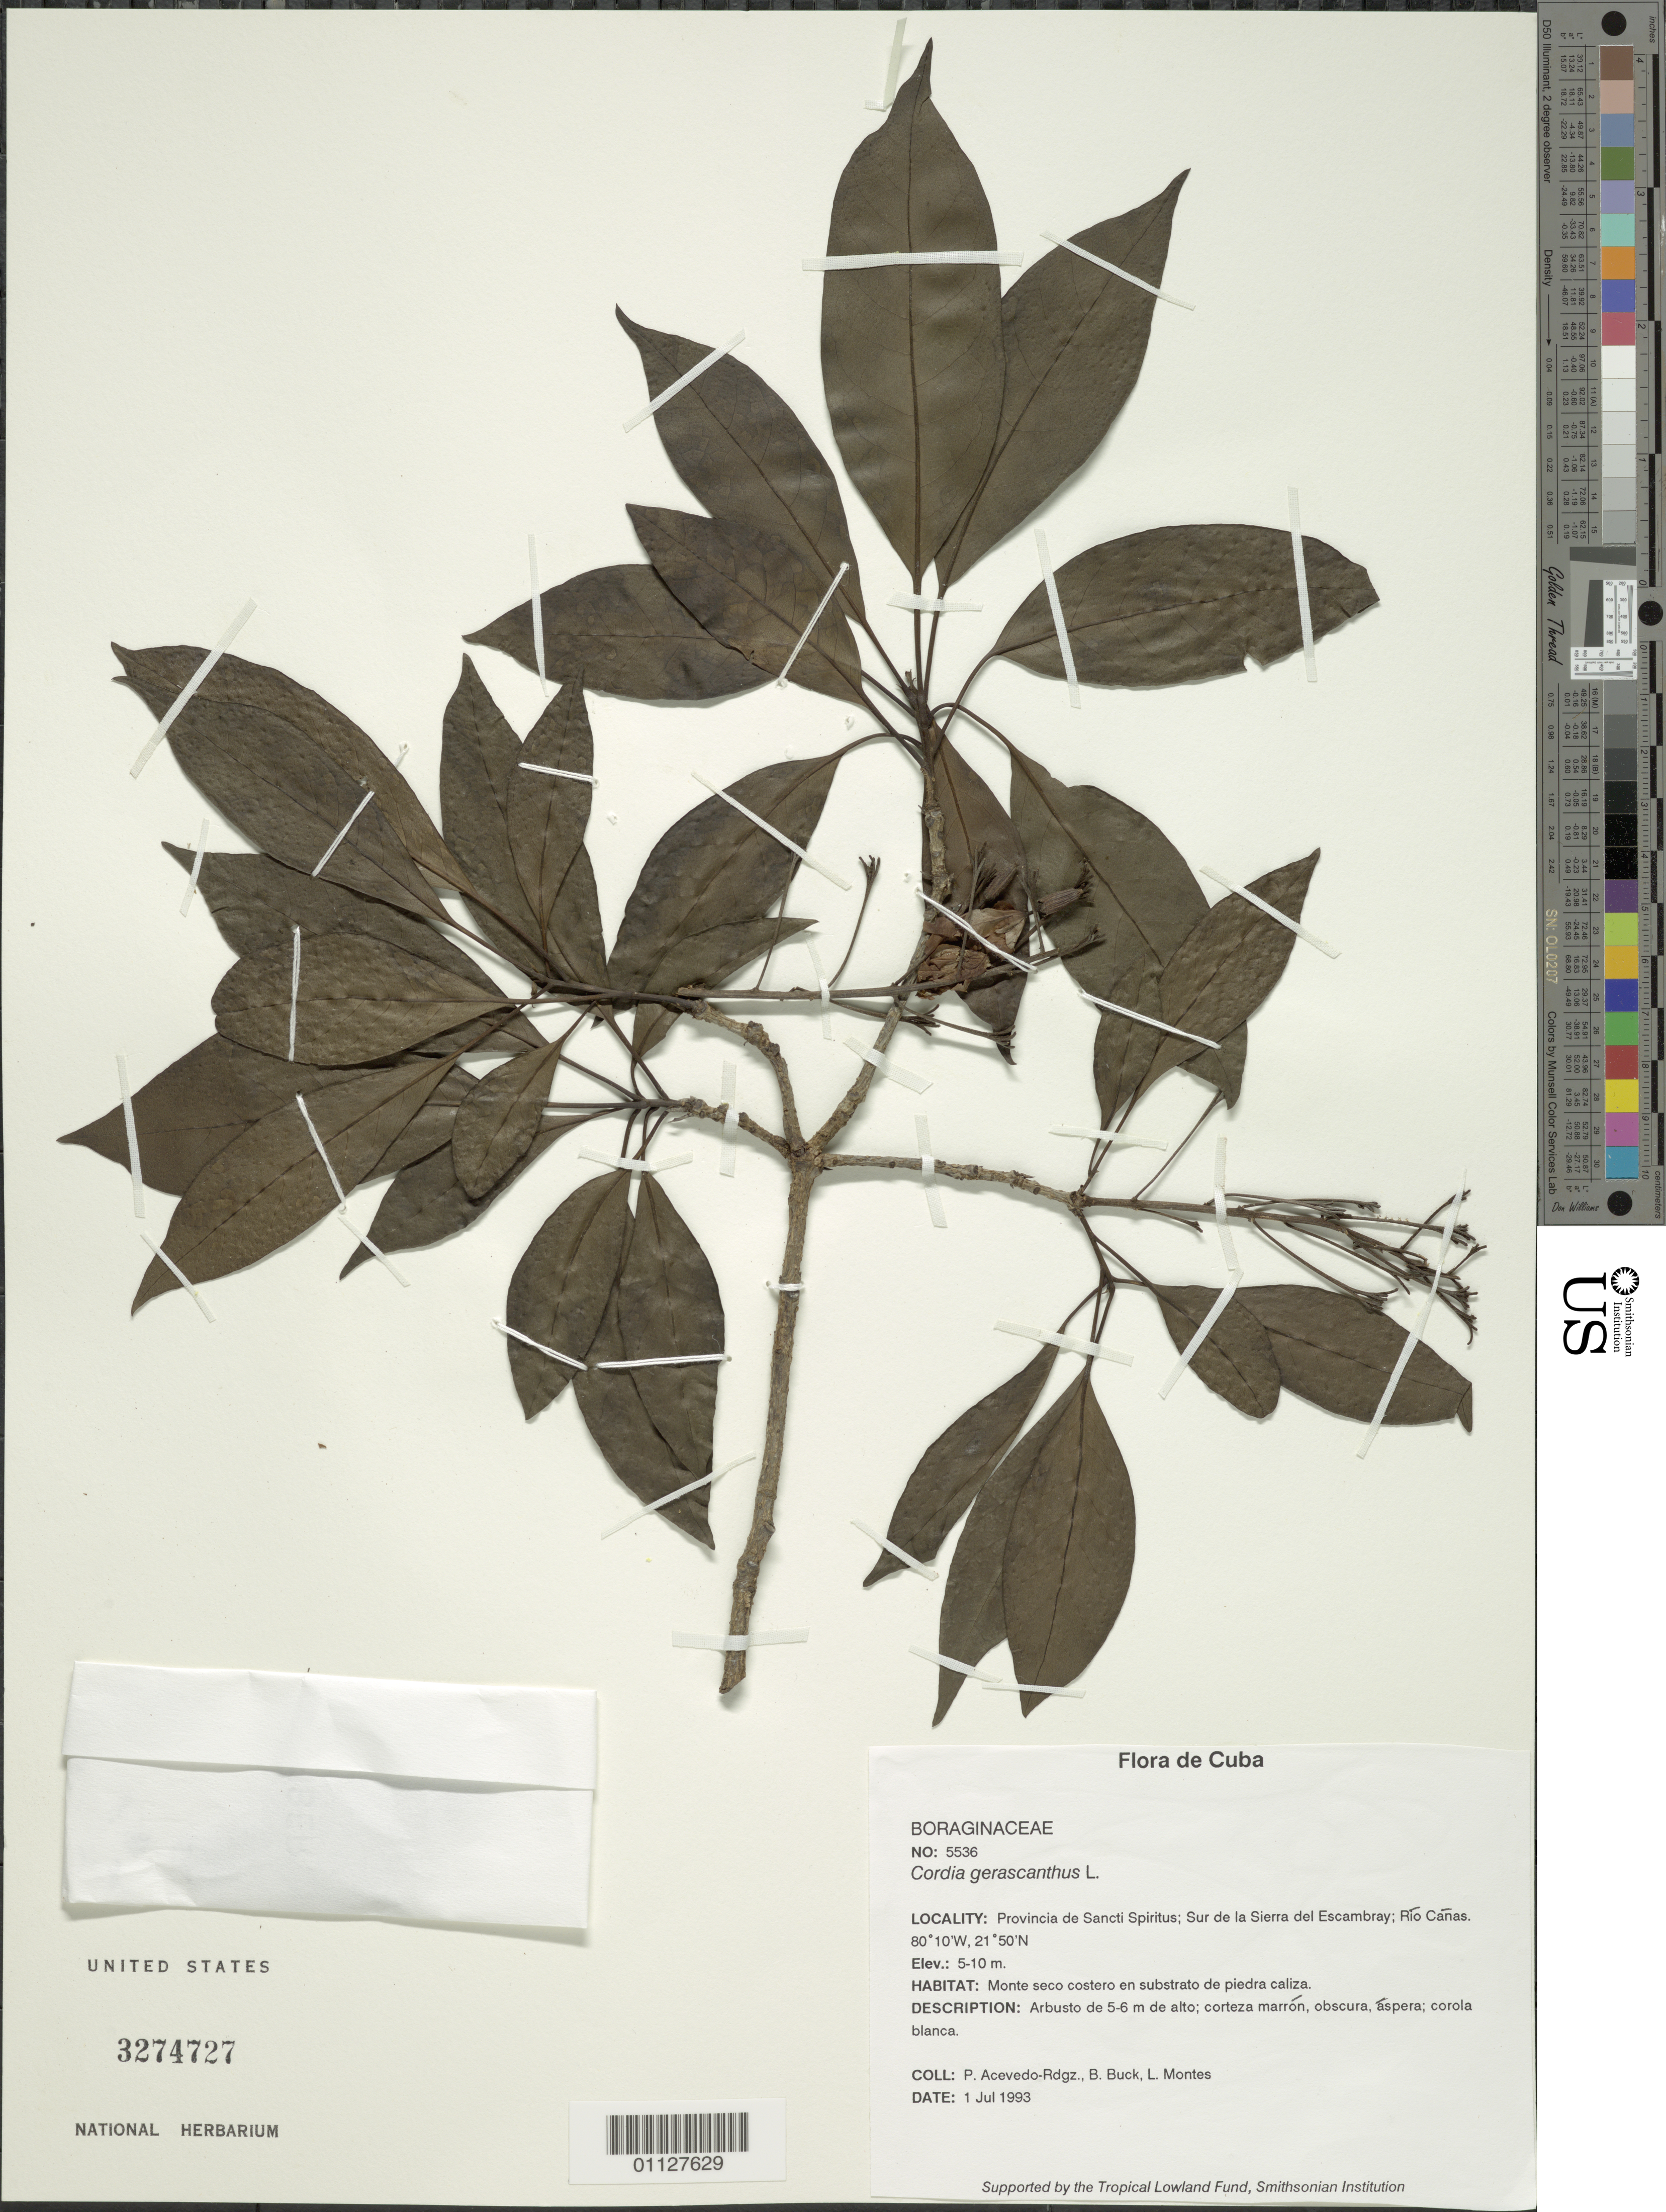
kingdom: Plantae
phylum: Tracheophyta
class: Magnoliopsida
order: Boraginales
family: Cordiaceae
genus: Cordia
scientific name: Cordia gerascanthus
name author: L.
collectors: P. Acevedo-Rodr., B. Buck & L. Montes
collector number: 5536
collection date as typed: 01 Jul 1993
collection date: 1993-07-01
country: Cuba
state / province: Sancti Spiritus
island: Cuba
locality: Sur de la Sierra del Escambray; Rio Canas Monte seco costero en substrato de piedra caliza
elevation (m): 5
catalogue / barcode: US 3274727